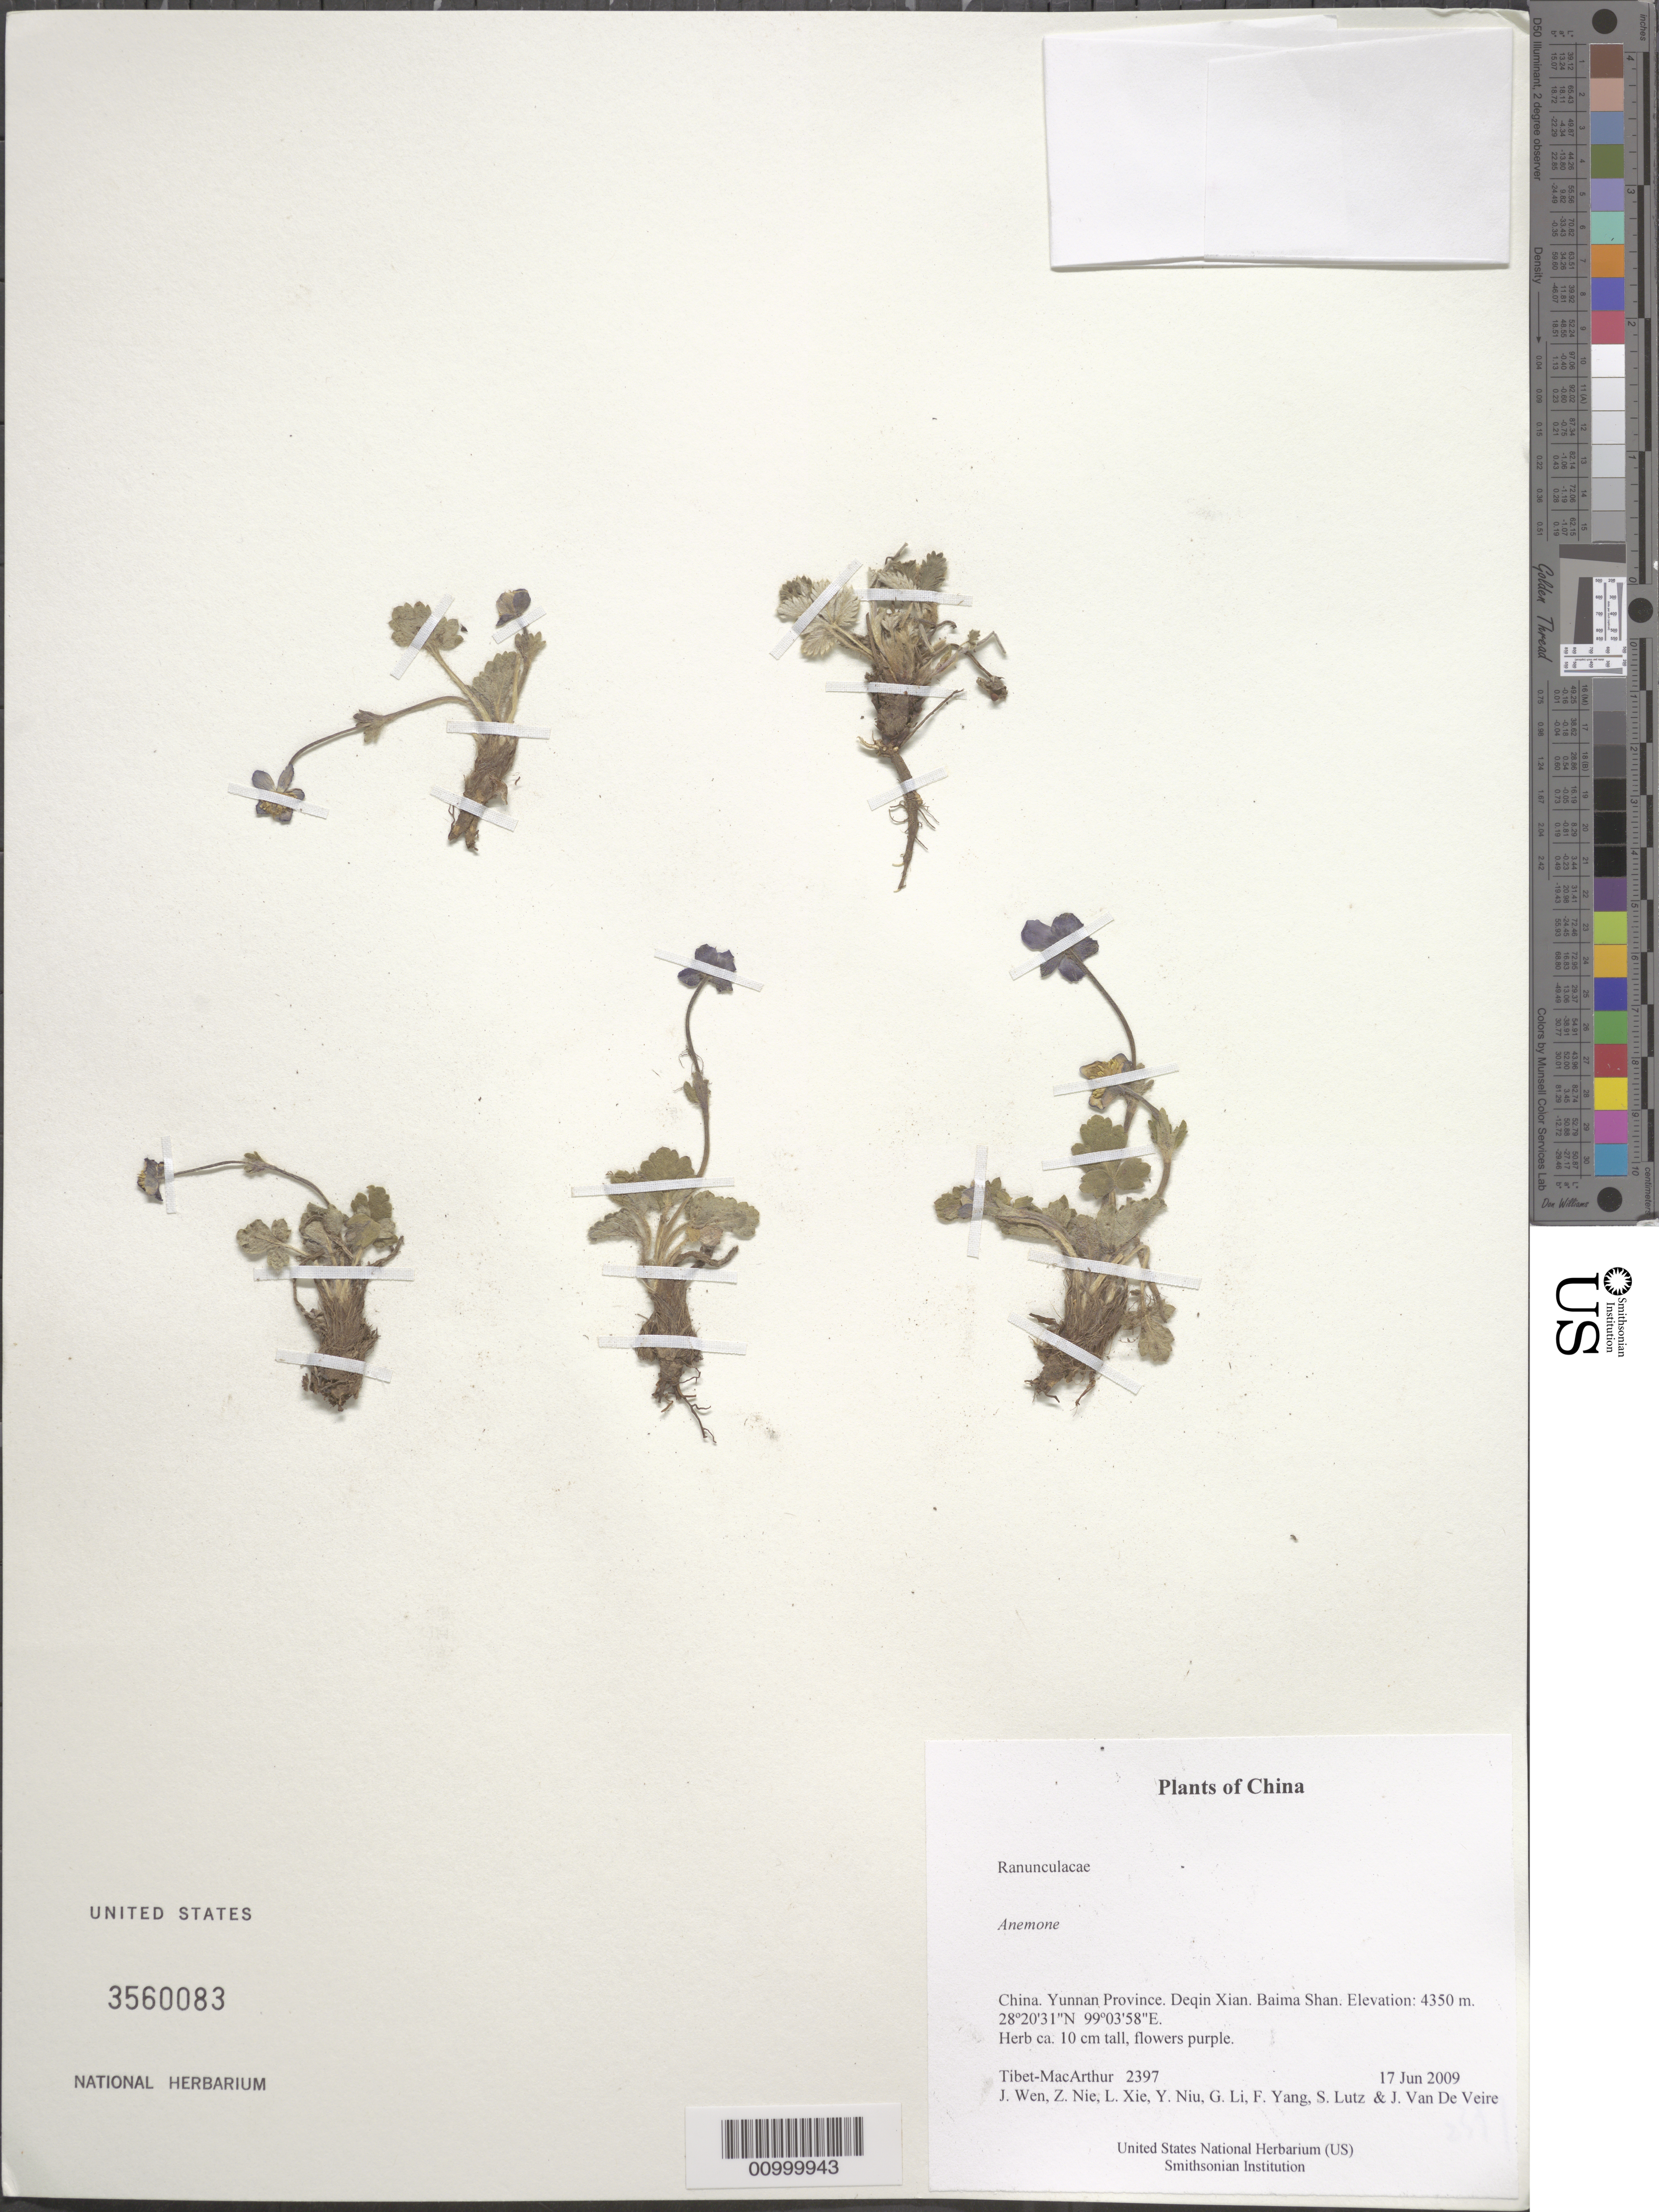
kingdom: Plantae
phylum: Tracheophyta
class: Magnoliopsida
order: Ranunculales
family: Ranunculaceae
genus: Anemone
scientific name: Anemone sp.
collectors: Tibet-MacArthur, J. Wen, Z. Nie, L. Xie, Y. Niu, G. Li, F. Yang, S. Lutz & J. Van De Veire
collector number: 2397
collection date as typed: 17 Jun 2009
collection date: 2009-06-17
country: China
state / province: Yunnan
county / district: Deqin Xian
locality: Baima Shan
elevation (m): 4350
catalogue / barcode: US 3560083